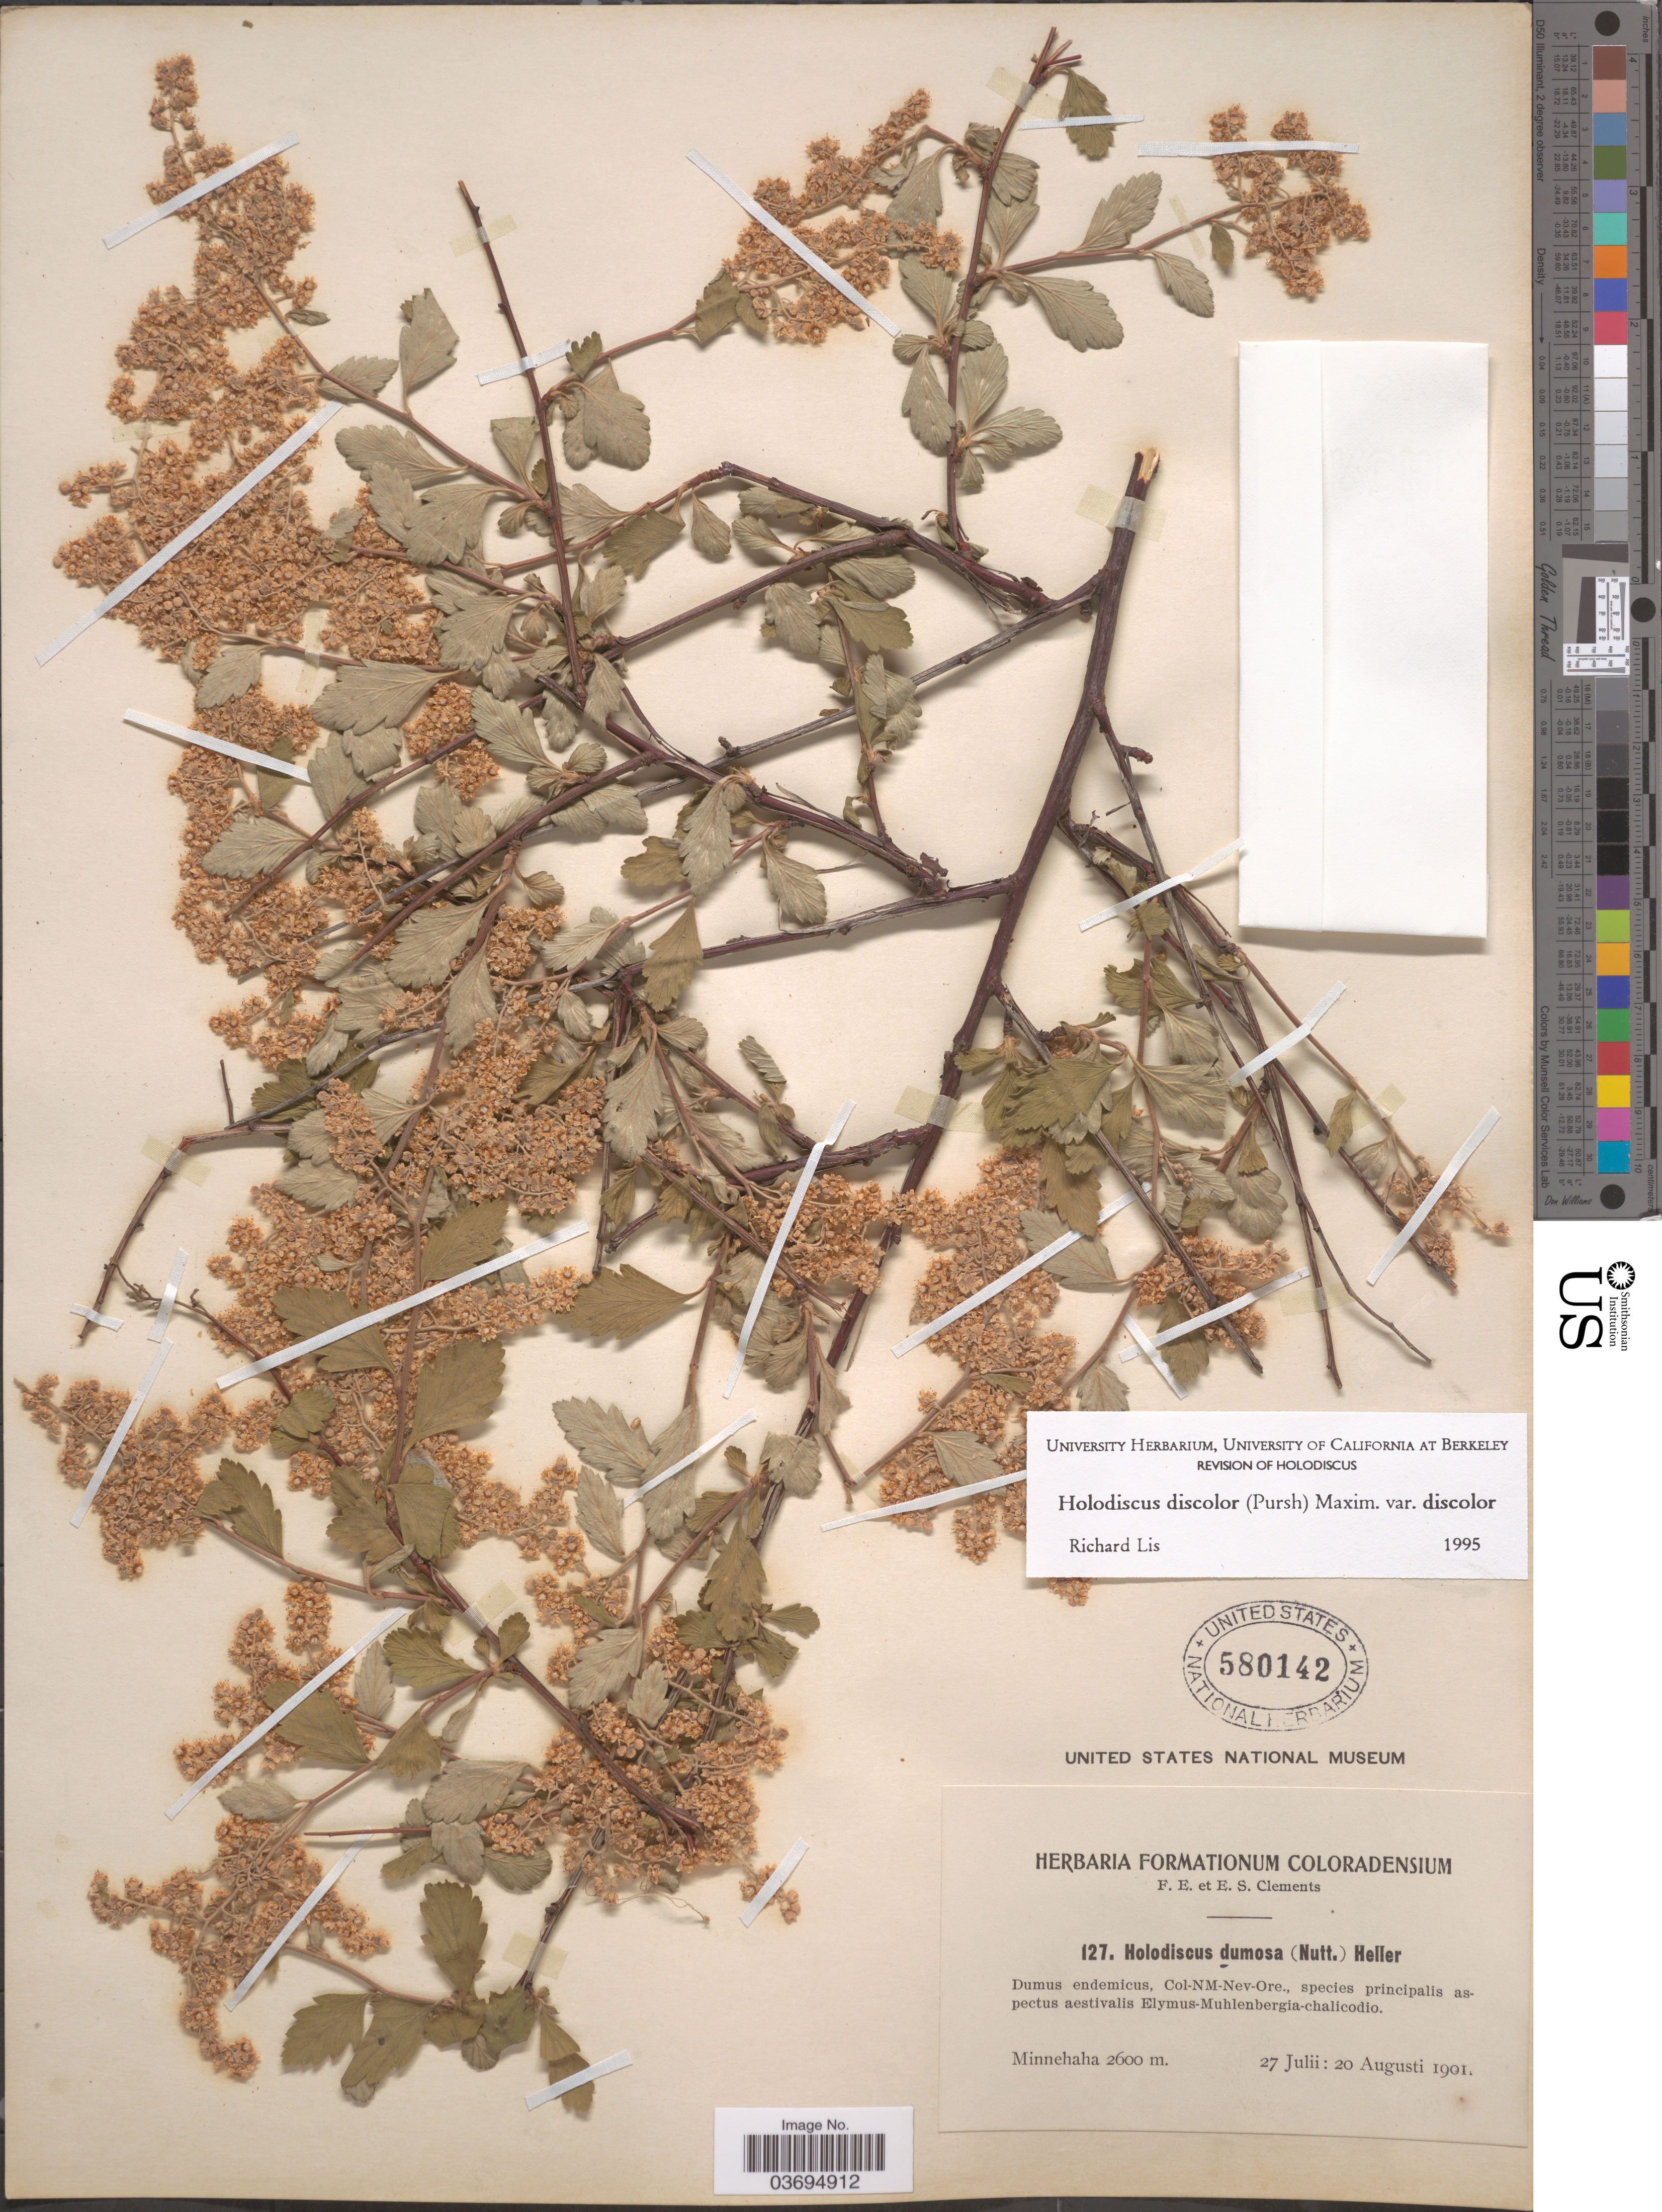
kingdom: Plantae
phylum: Tracheophyta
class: Magnoliopsida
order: Rosales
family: Rosaceae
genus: Holodiscus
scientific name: Holodiscus discolor var. discolor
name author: (Pursh) Maxim.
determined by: Lis, R.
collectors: F. E. Clements & E. S. Clements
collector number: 127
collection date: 1901-07-27/1901-08-20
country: United States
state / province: Colorado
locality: Minnehaha.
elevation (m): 2600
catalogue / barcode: US 580142